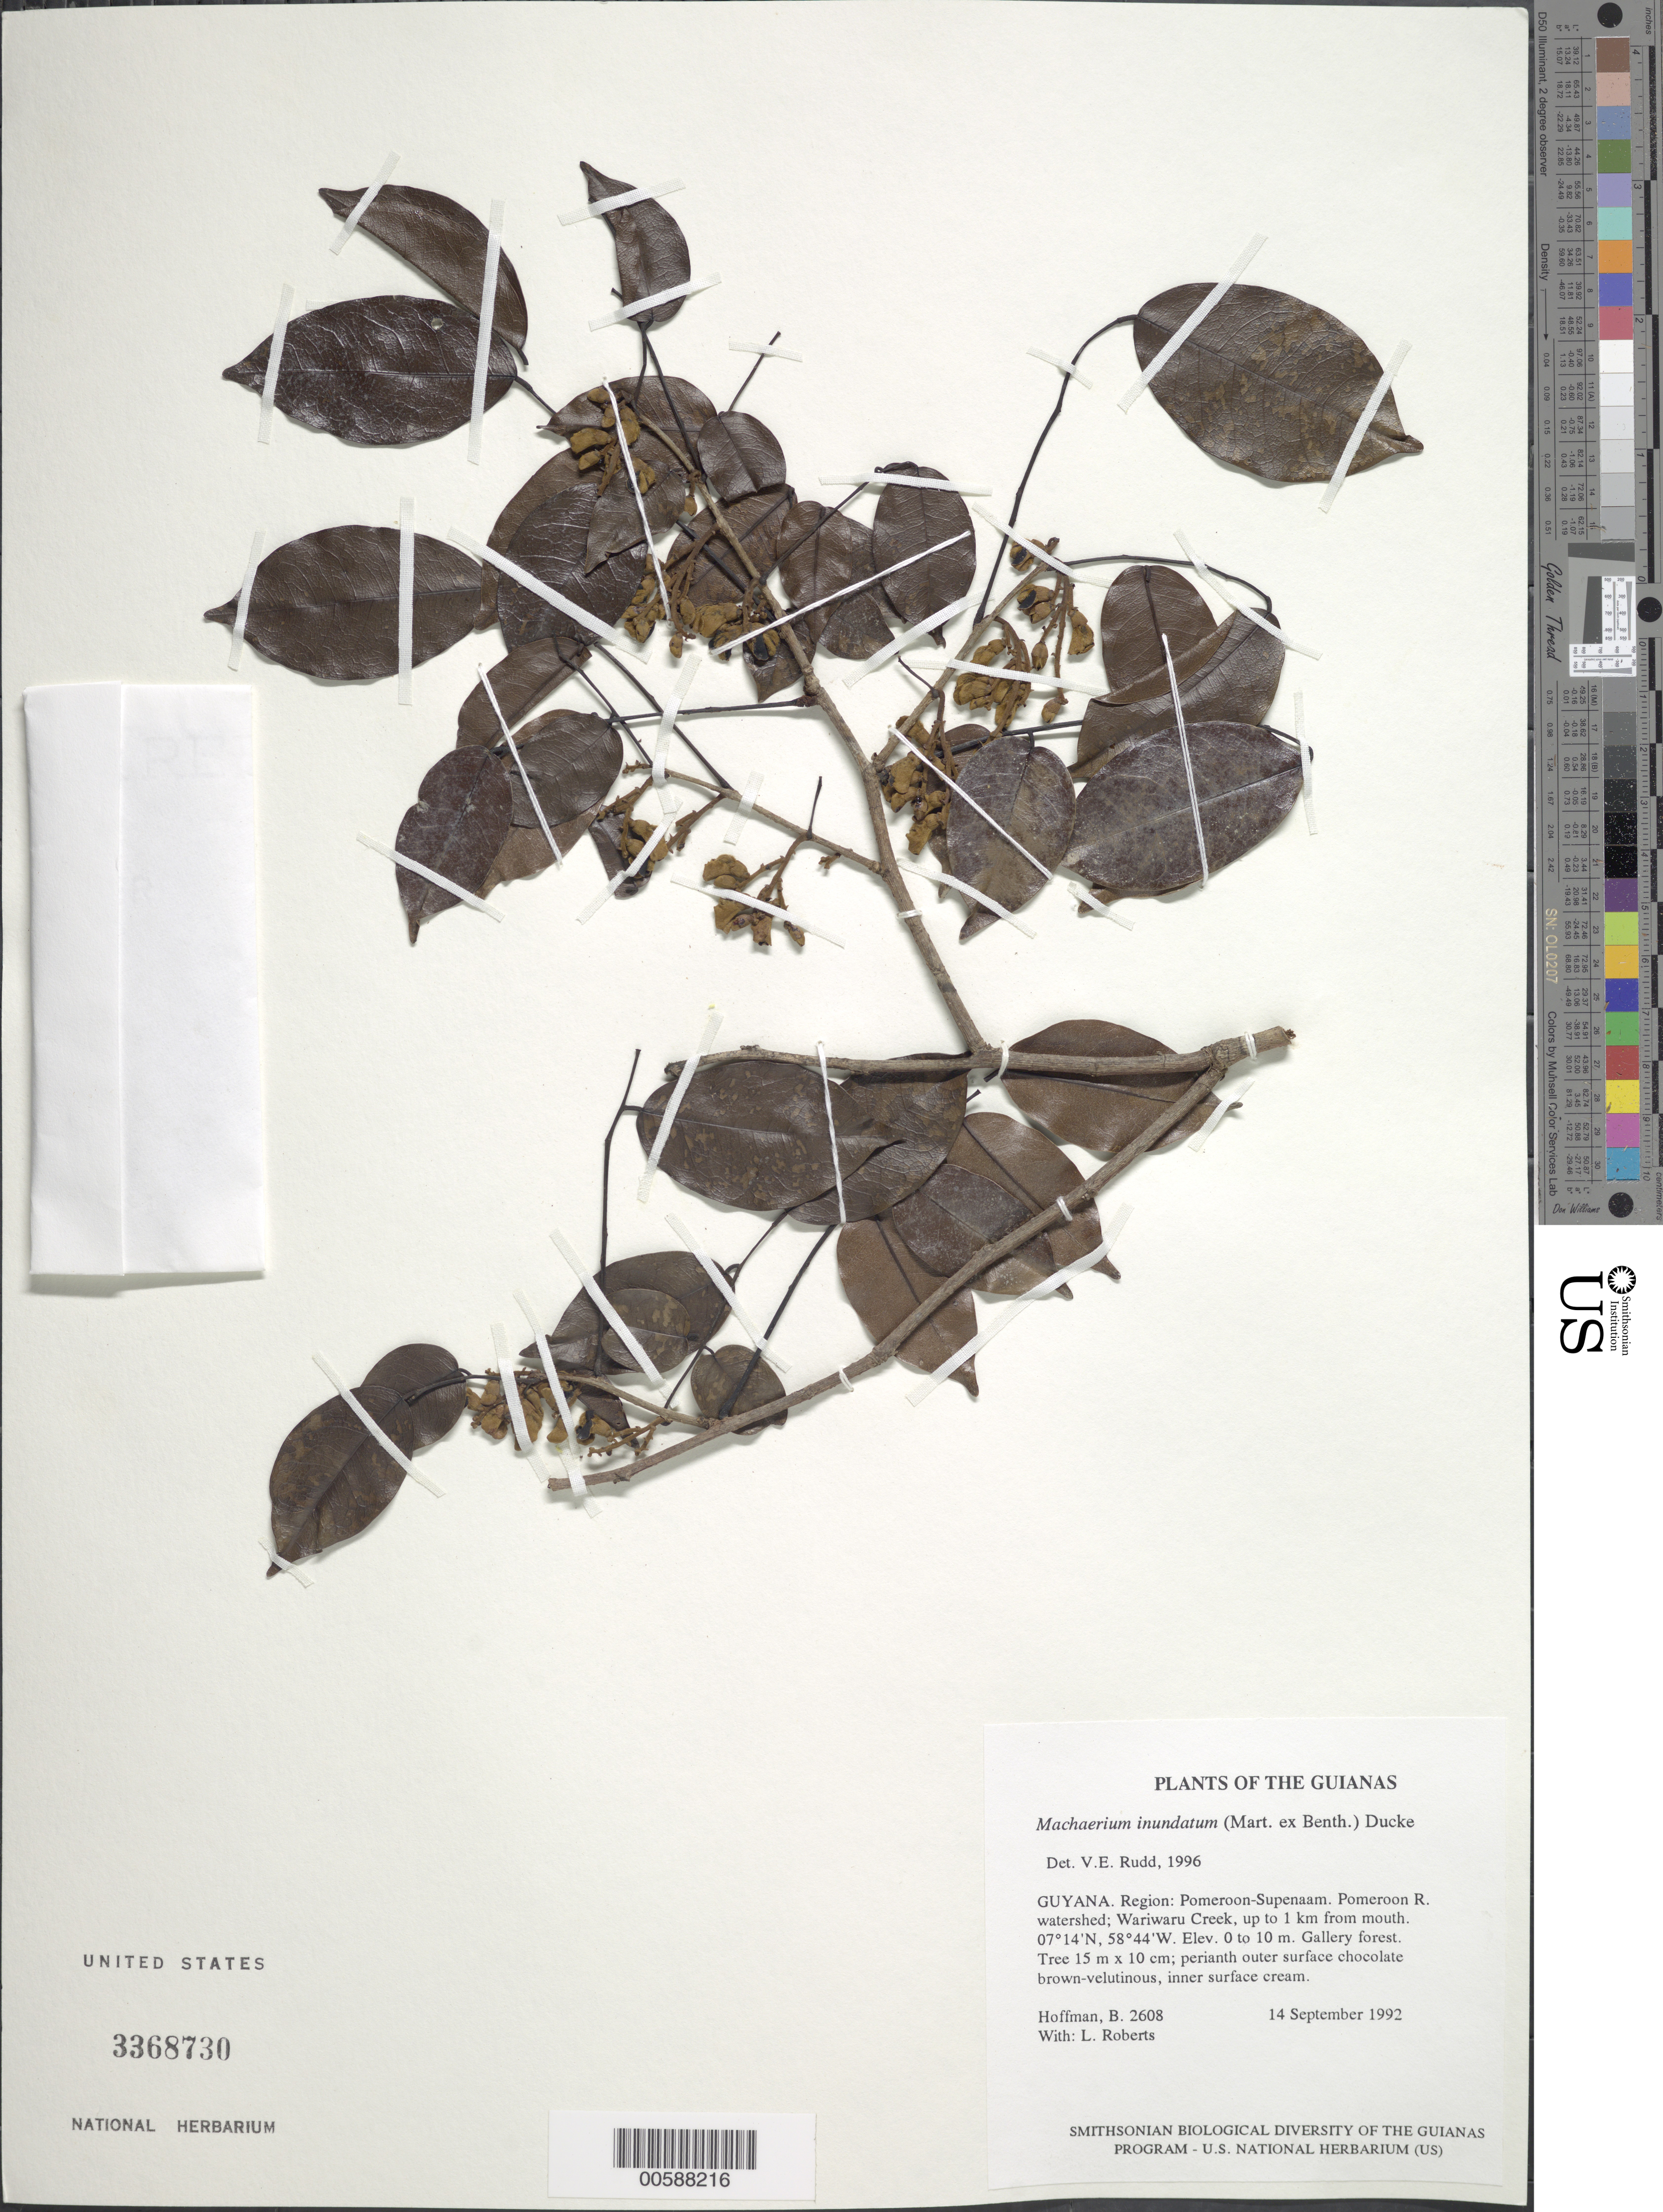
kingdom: Plantae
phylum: Tracheophyta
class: Magnoliopsida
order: Fabales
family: Fabaceae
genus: Machaerium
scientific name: Machaerium inundatum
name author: (Mart. ex Benth.) Ducke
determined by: Rudd, V. E.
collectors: B. Hoffman & L. Roberts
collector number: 2608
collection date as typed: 14 September 1992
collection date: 1992-09-14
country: Guyana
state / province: Pomeroon-Supenaam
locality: Pomeroon River watershed; Wariwaru Creek, 0-1 km from mouth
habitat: Gallery forest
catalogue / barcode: US 3368730